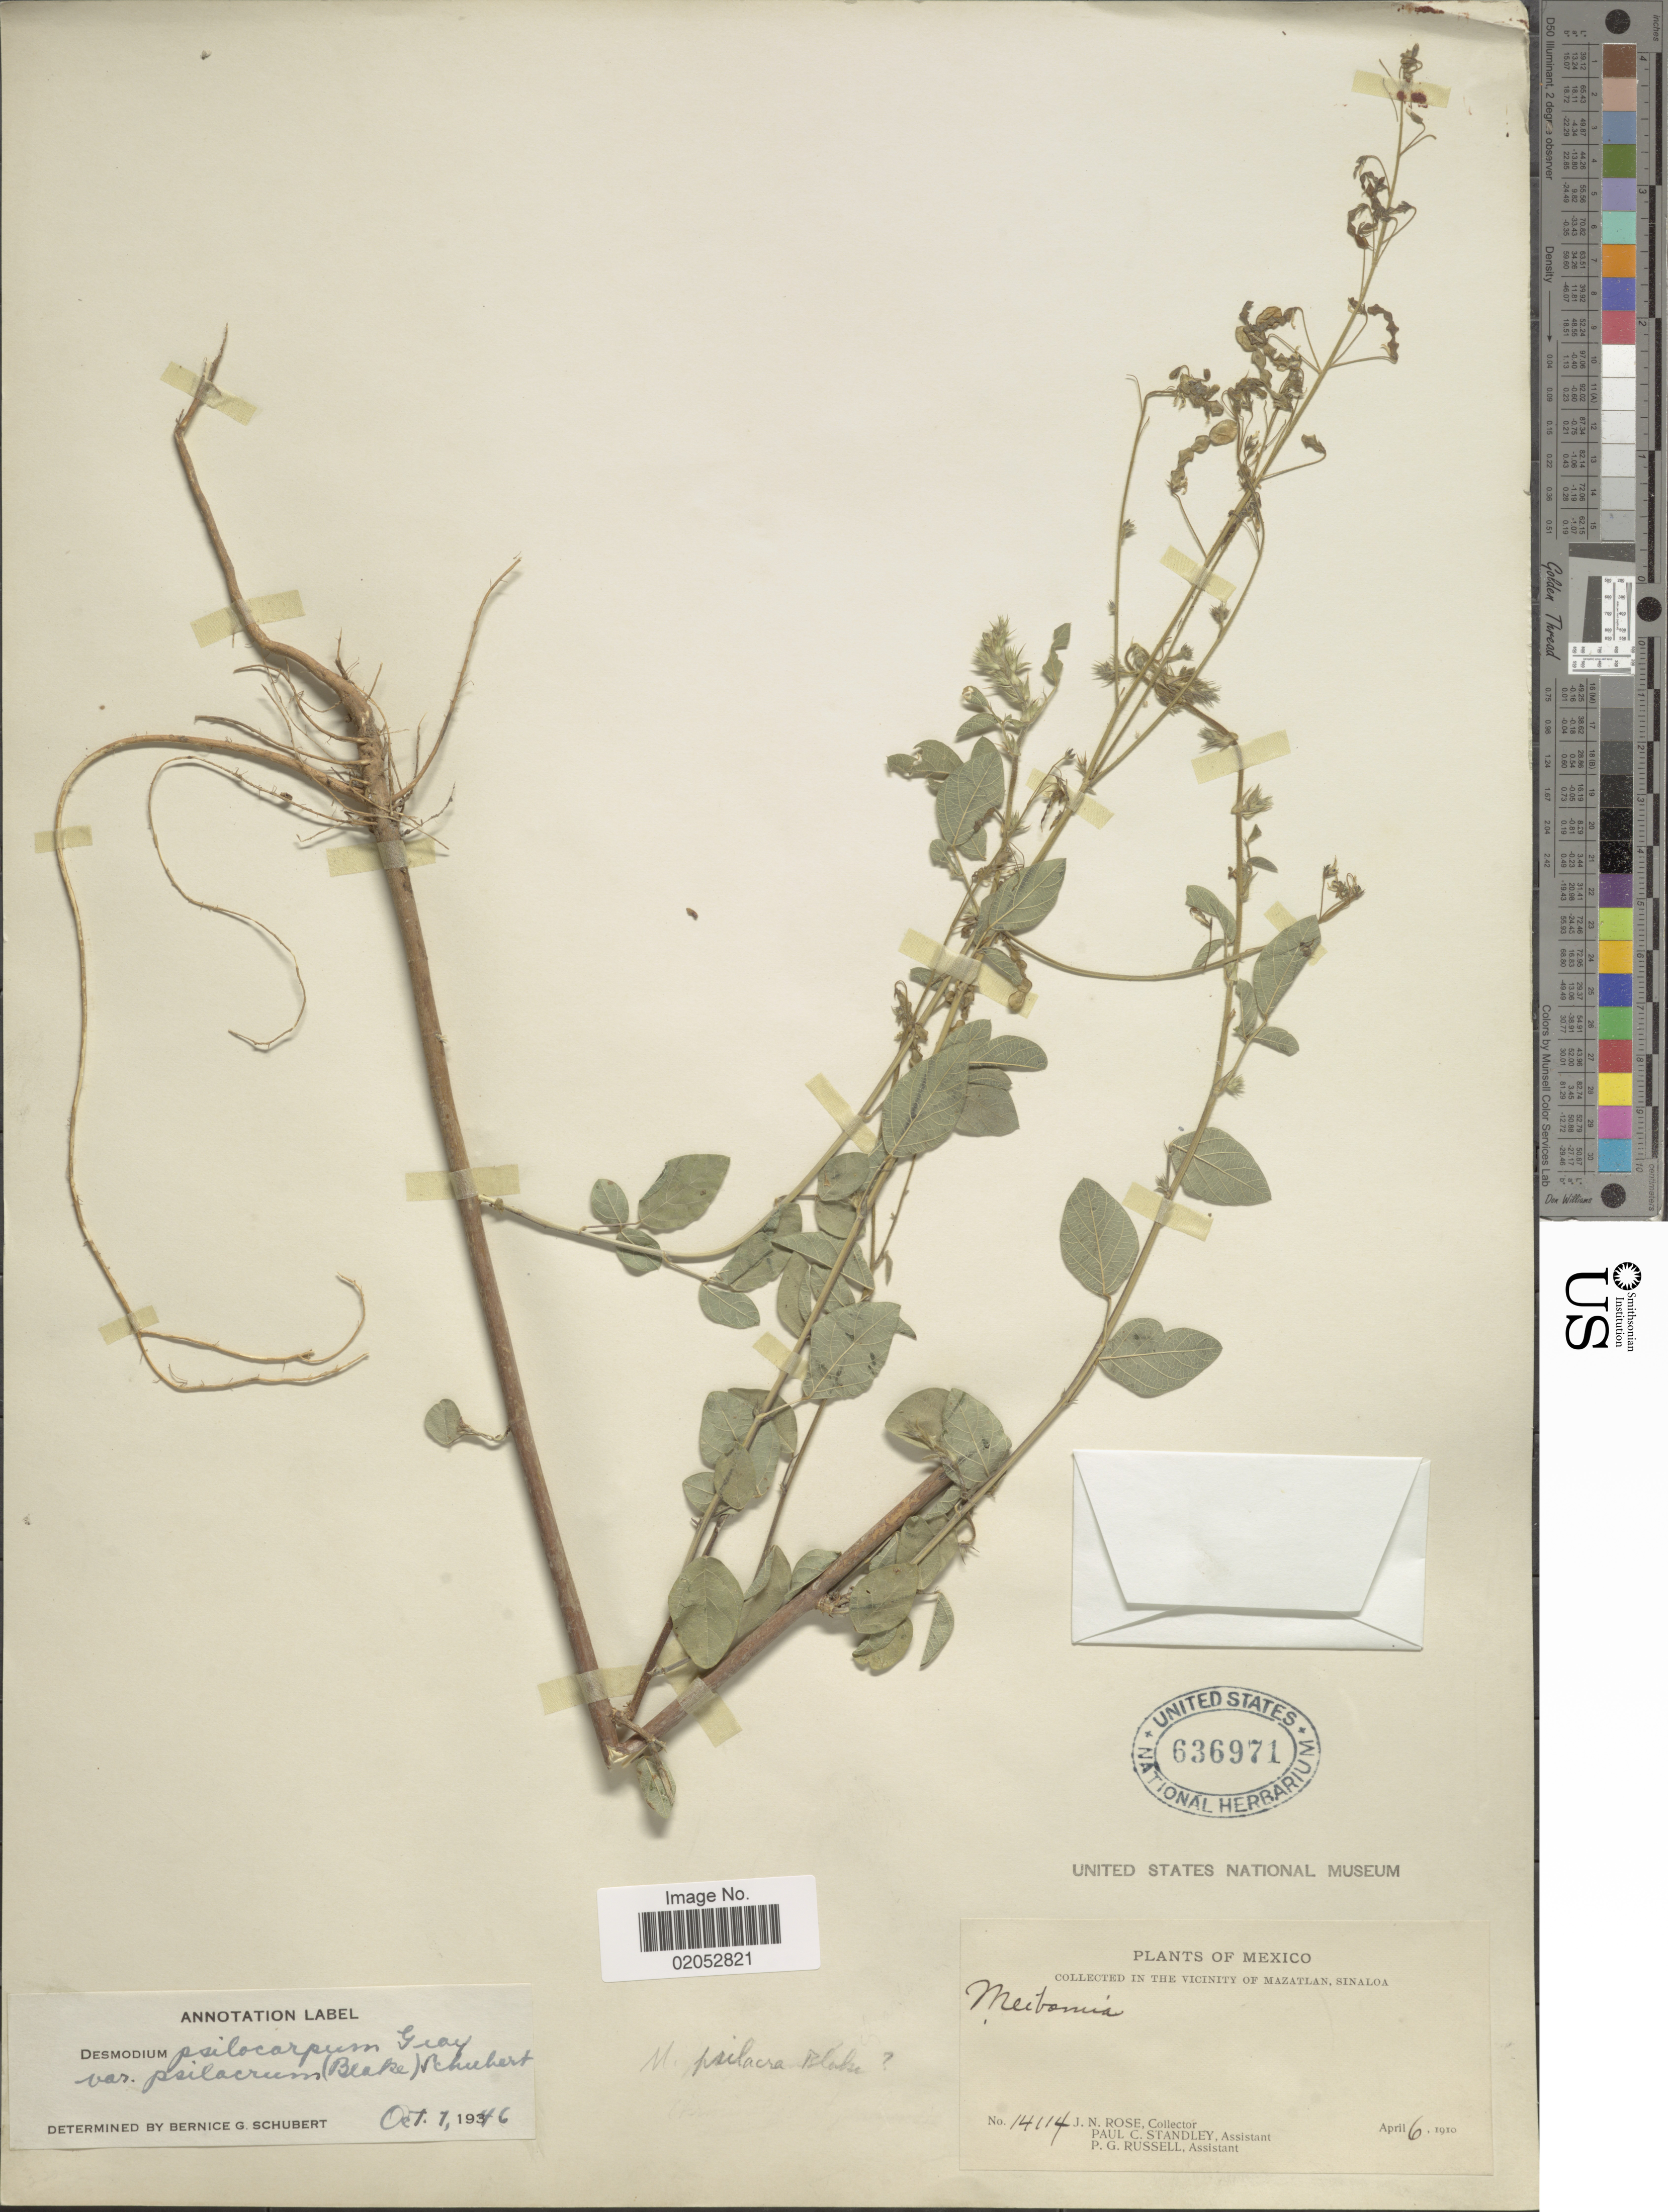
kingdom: Plantae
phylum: Tracheophyta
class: Magnoliopsida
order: Fabales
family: Fabaceae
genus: Desmodium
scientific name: Desmodium psilocarpum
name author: A. Gray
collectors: J. N. Rose, P. C. Standley & P. G. Russell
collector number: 14114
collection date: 1910-04-06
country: Mexico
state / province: Sinaloa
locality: The vicinity of Mazatlan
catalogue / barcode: US 636971